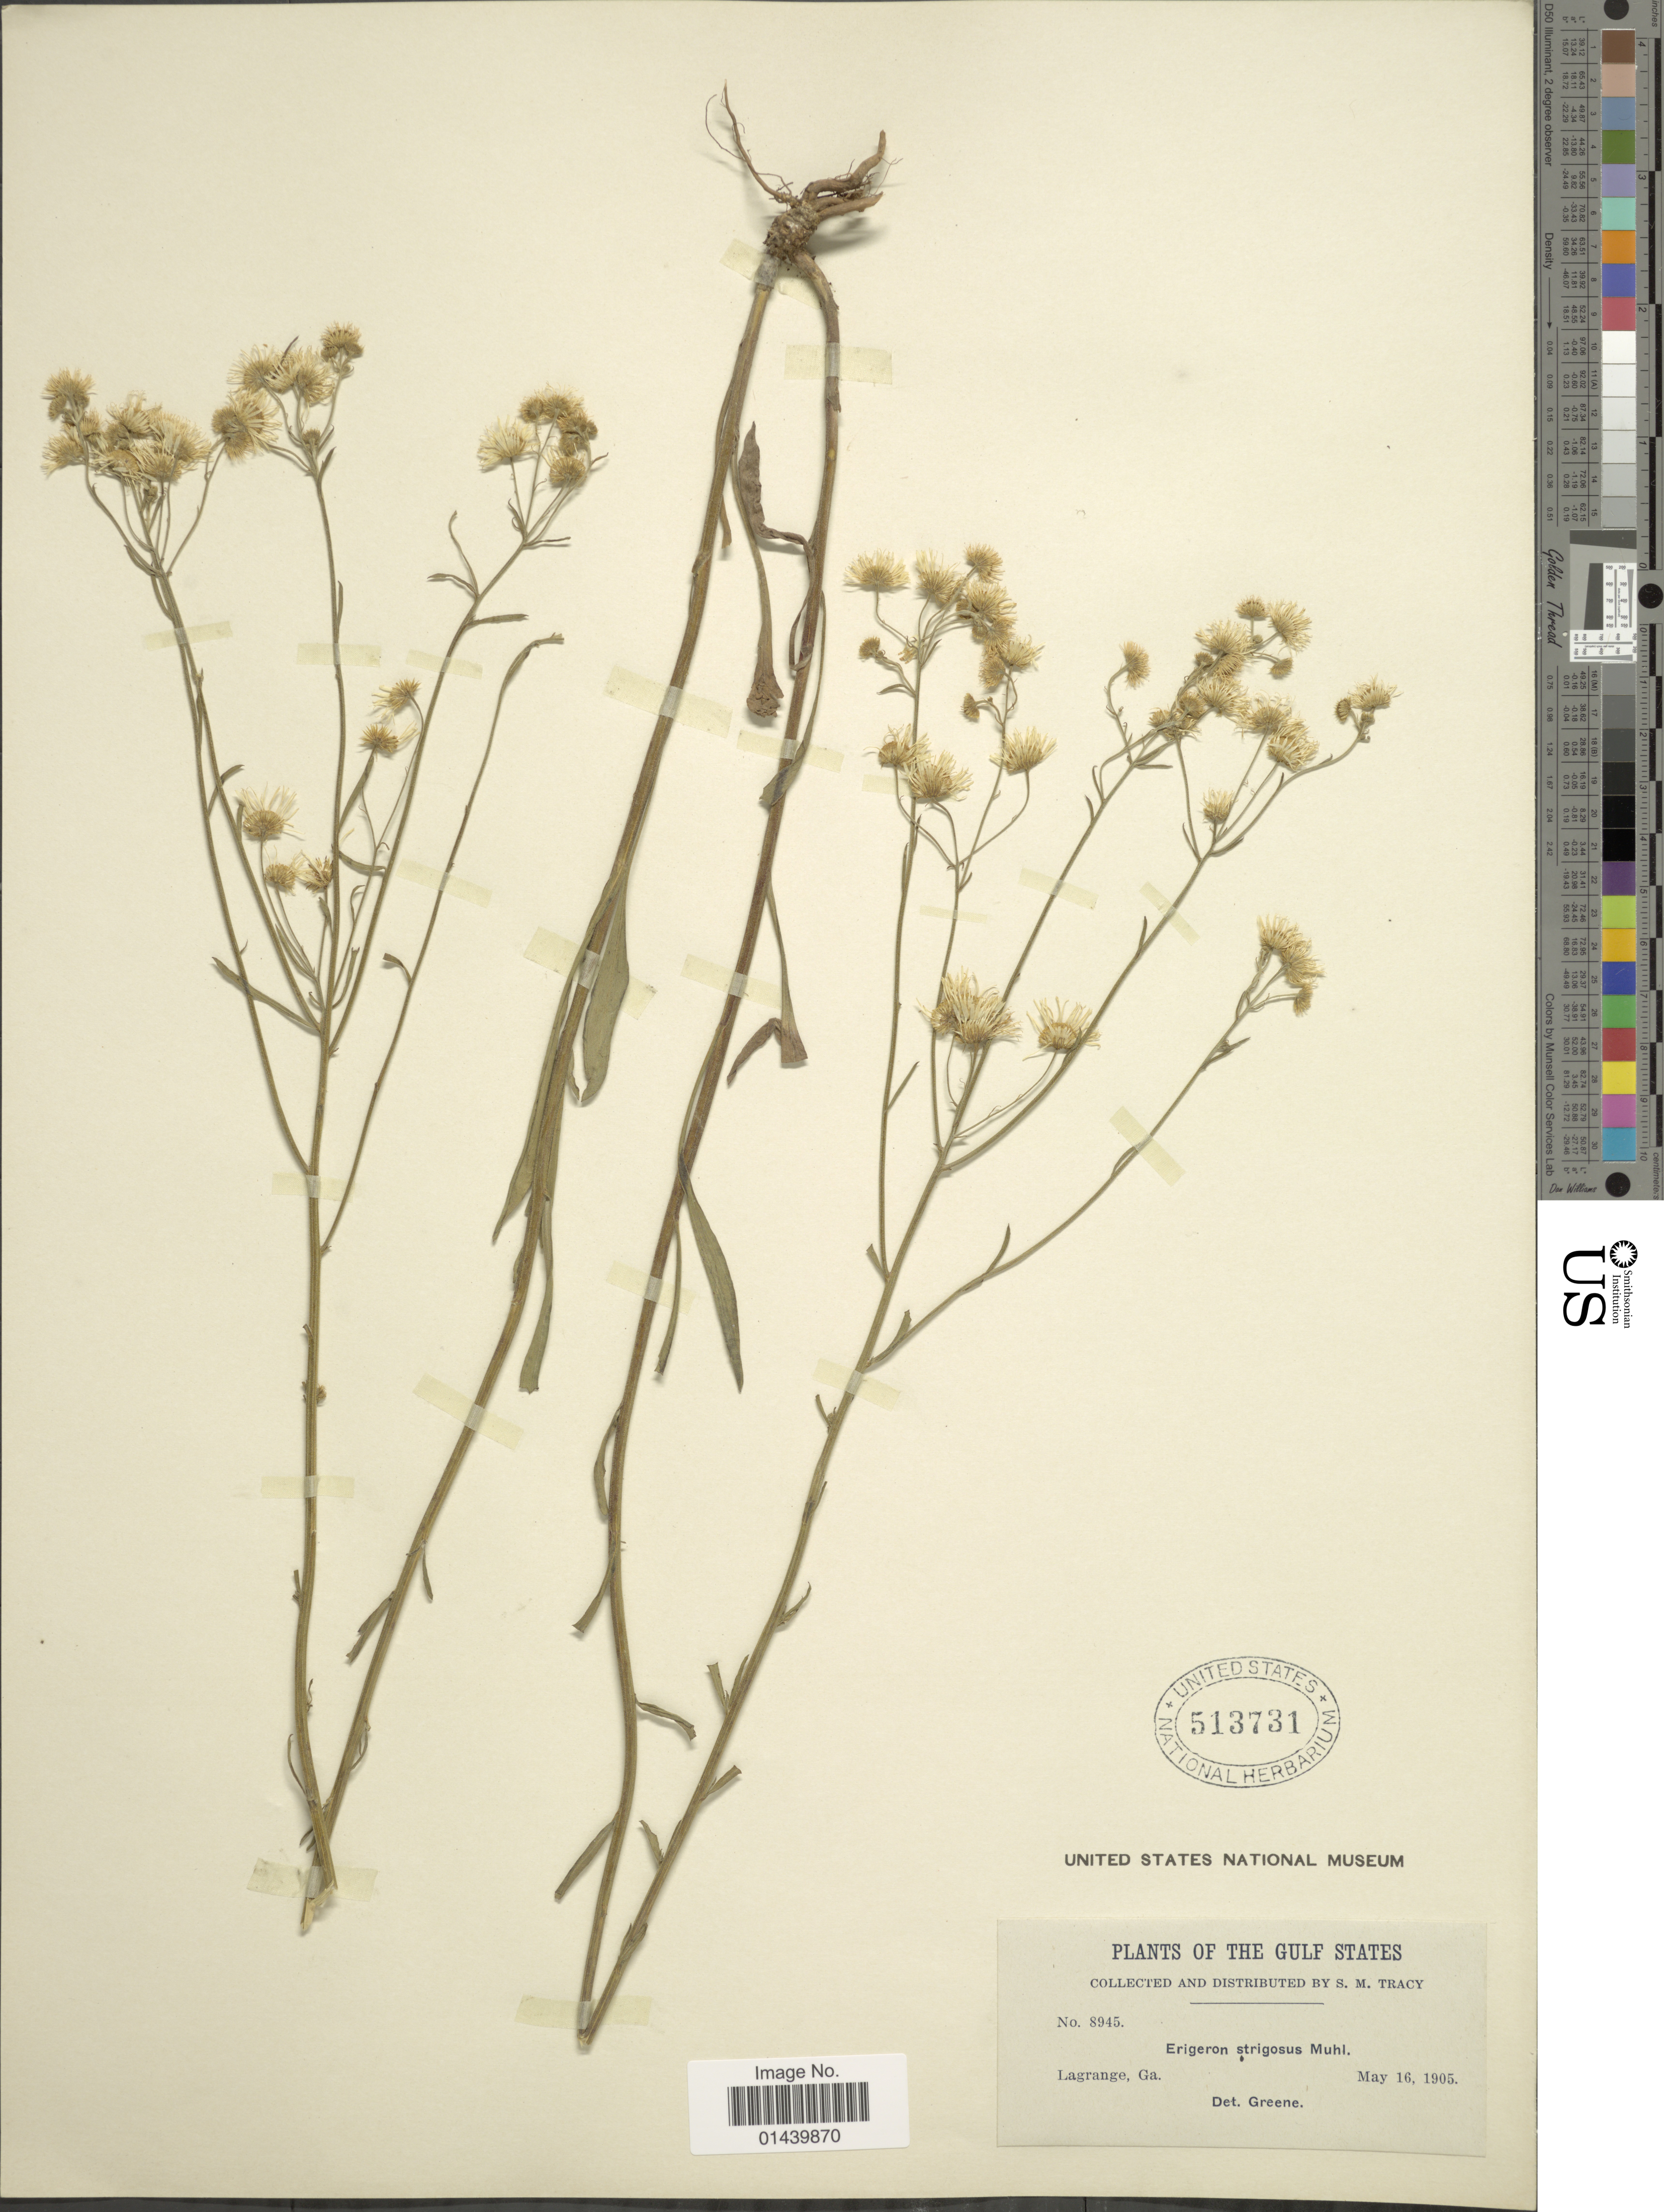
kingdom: Plantae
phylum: Tracheophyta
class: Magnoliopsida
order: Asterales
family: Asteraceae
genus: Erigeron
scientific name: Erigeron strigosus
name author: Muhl. ex Willd.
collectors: S. M. Tracy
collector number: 8945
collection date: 1905-05-16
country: United States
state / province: Georgia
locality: The Gulf States. Lagrange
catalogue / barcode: US 513731